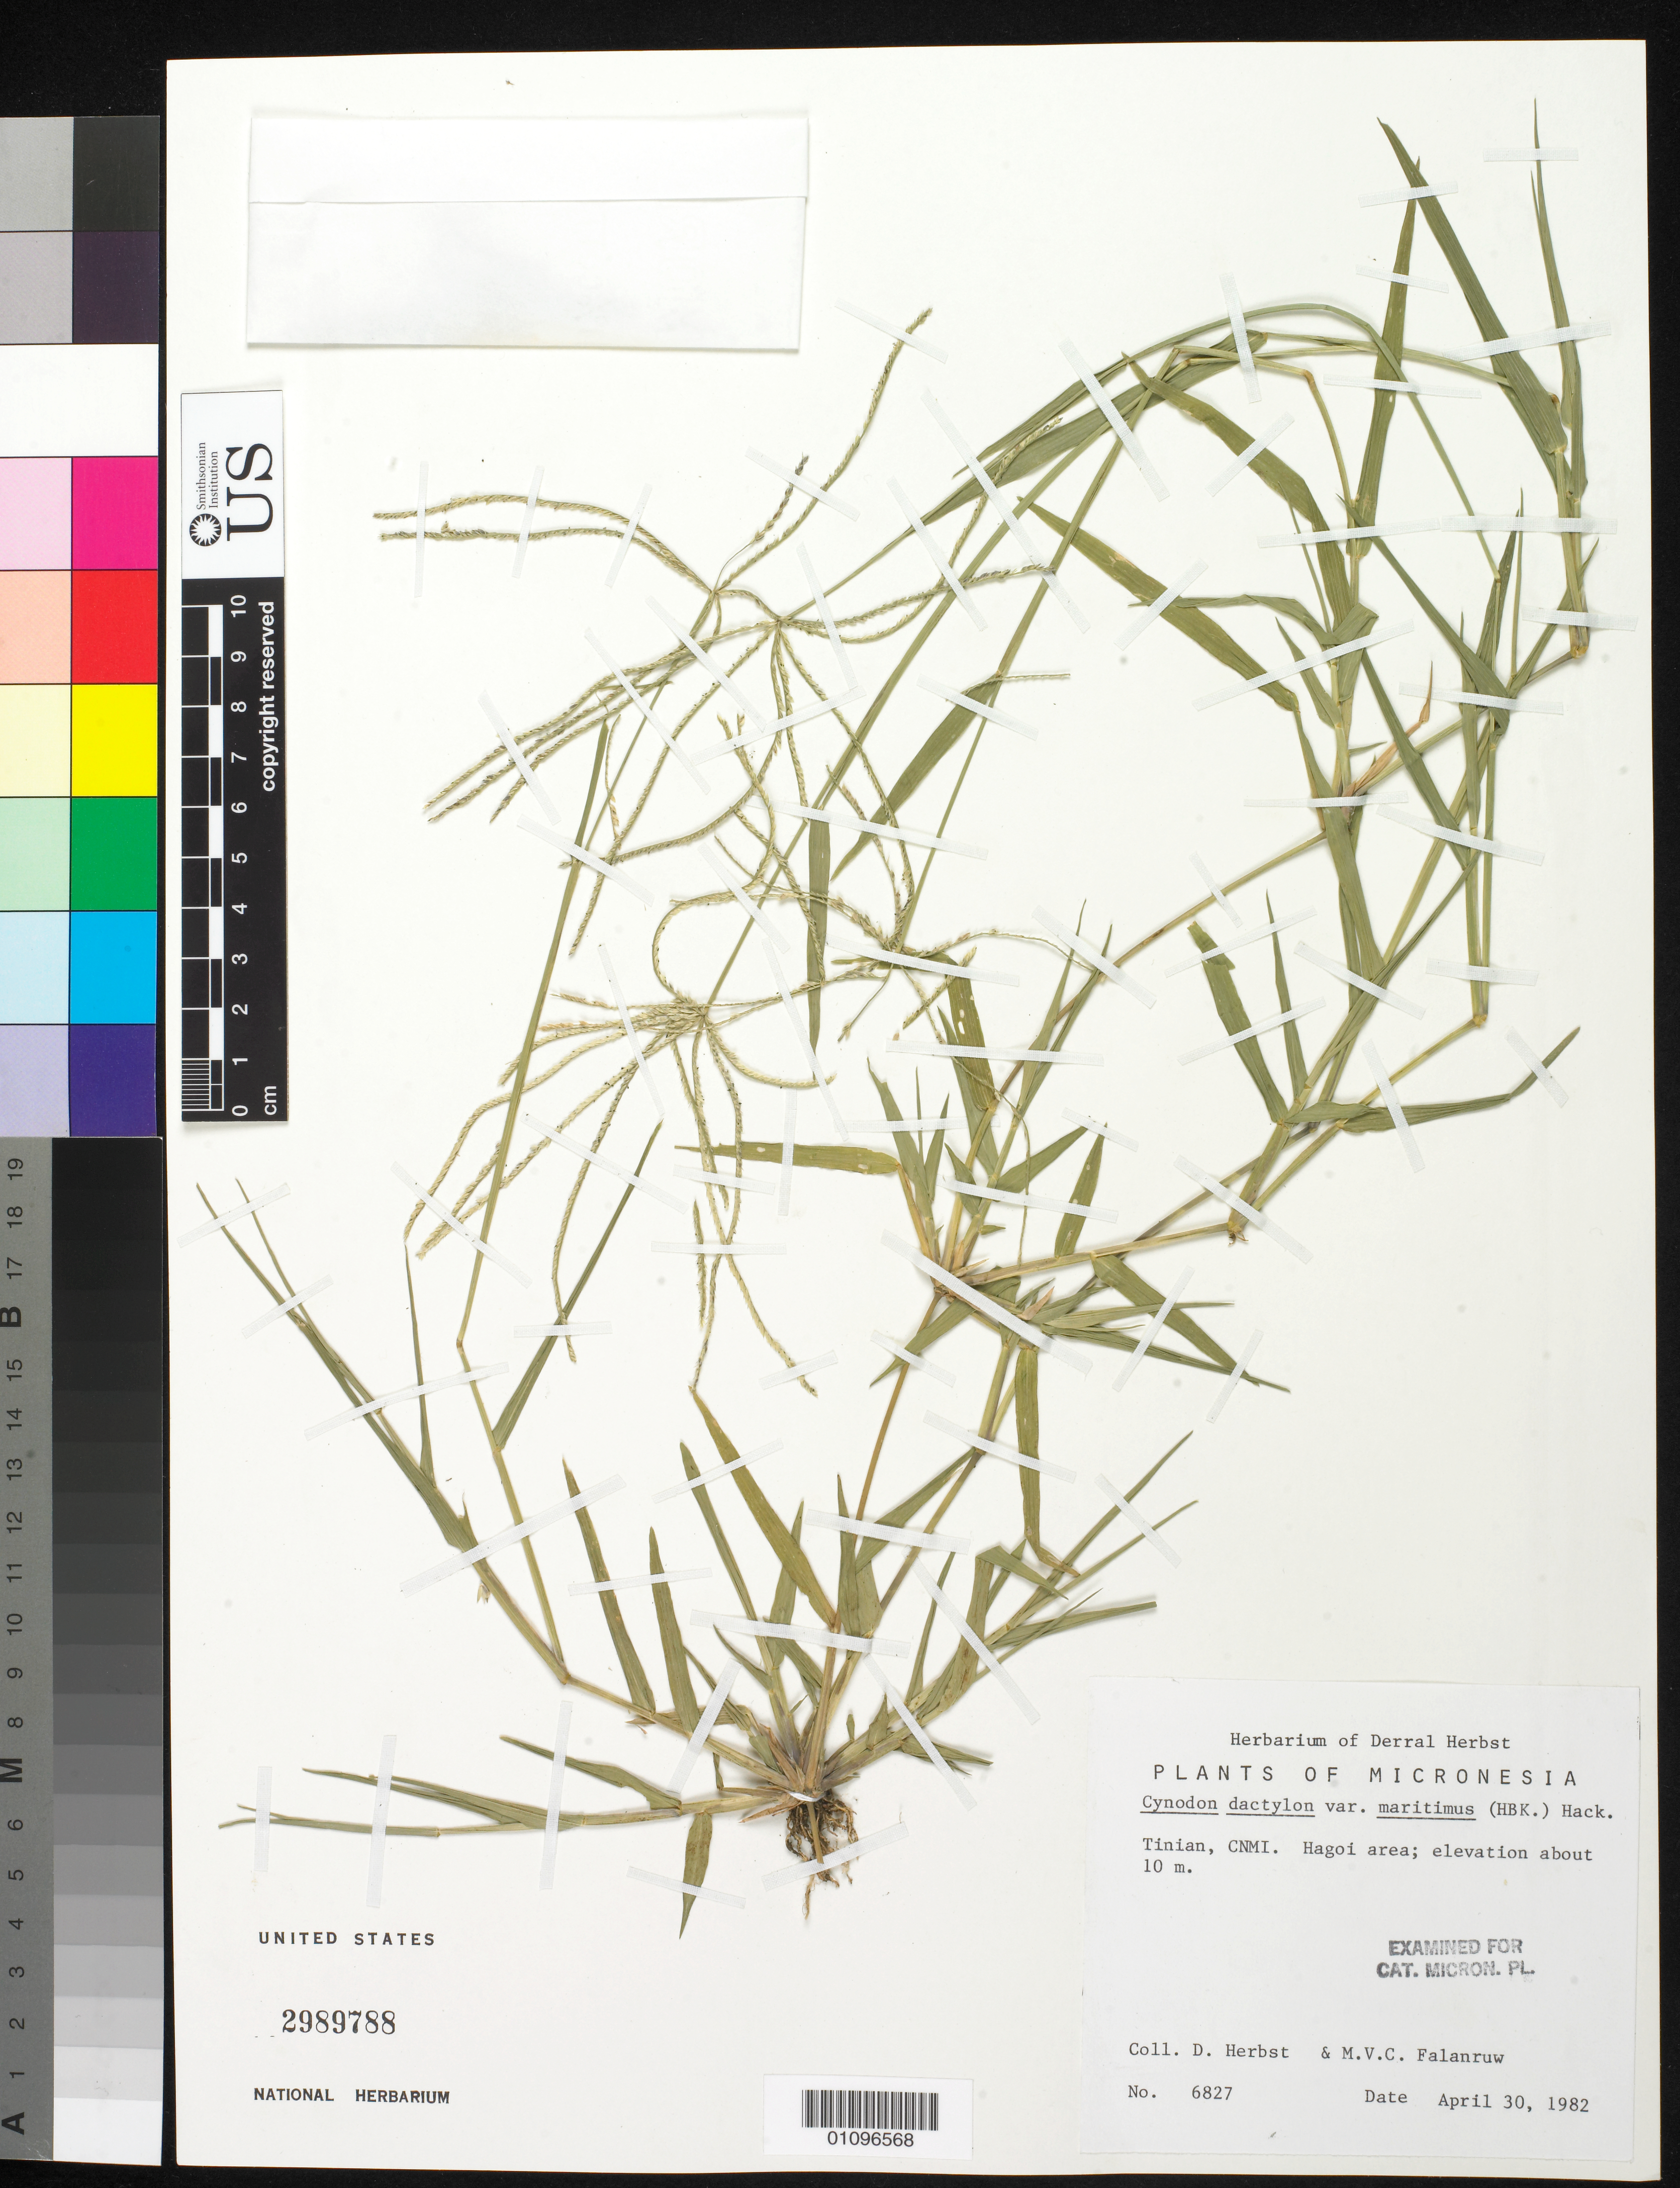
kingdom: Plantae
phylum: Tracheophyta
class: Liliopsida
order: Poales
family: Poaceae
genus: Cynodon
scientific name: Cynodon dactylon var. maritimus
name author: (Kunth) Hack.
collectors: D. R. Herbst & M. V. Falanruw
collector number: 6827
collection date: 1982-04-30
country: Northern Mariana Islands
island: Tinian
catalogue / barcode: US 2989788